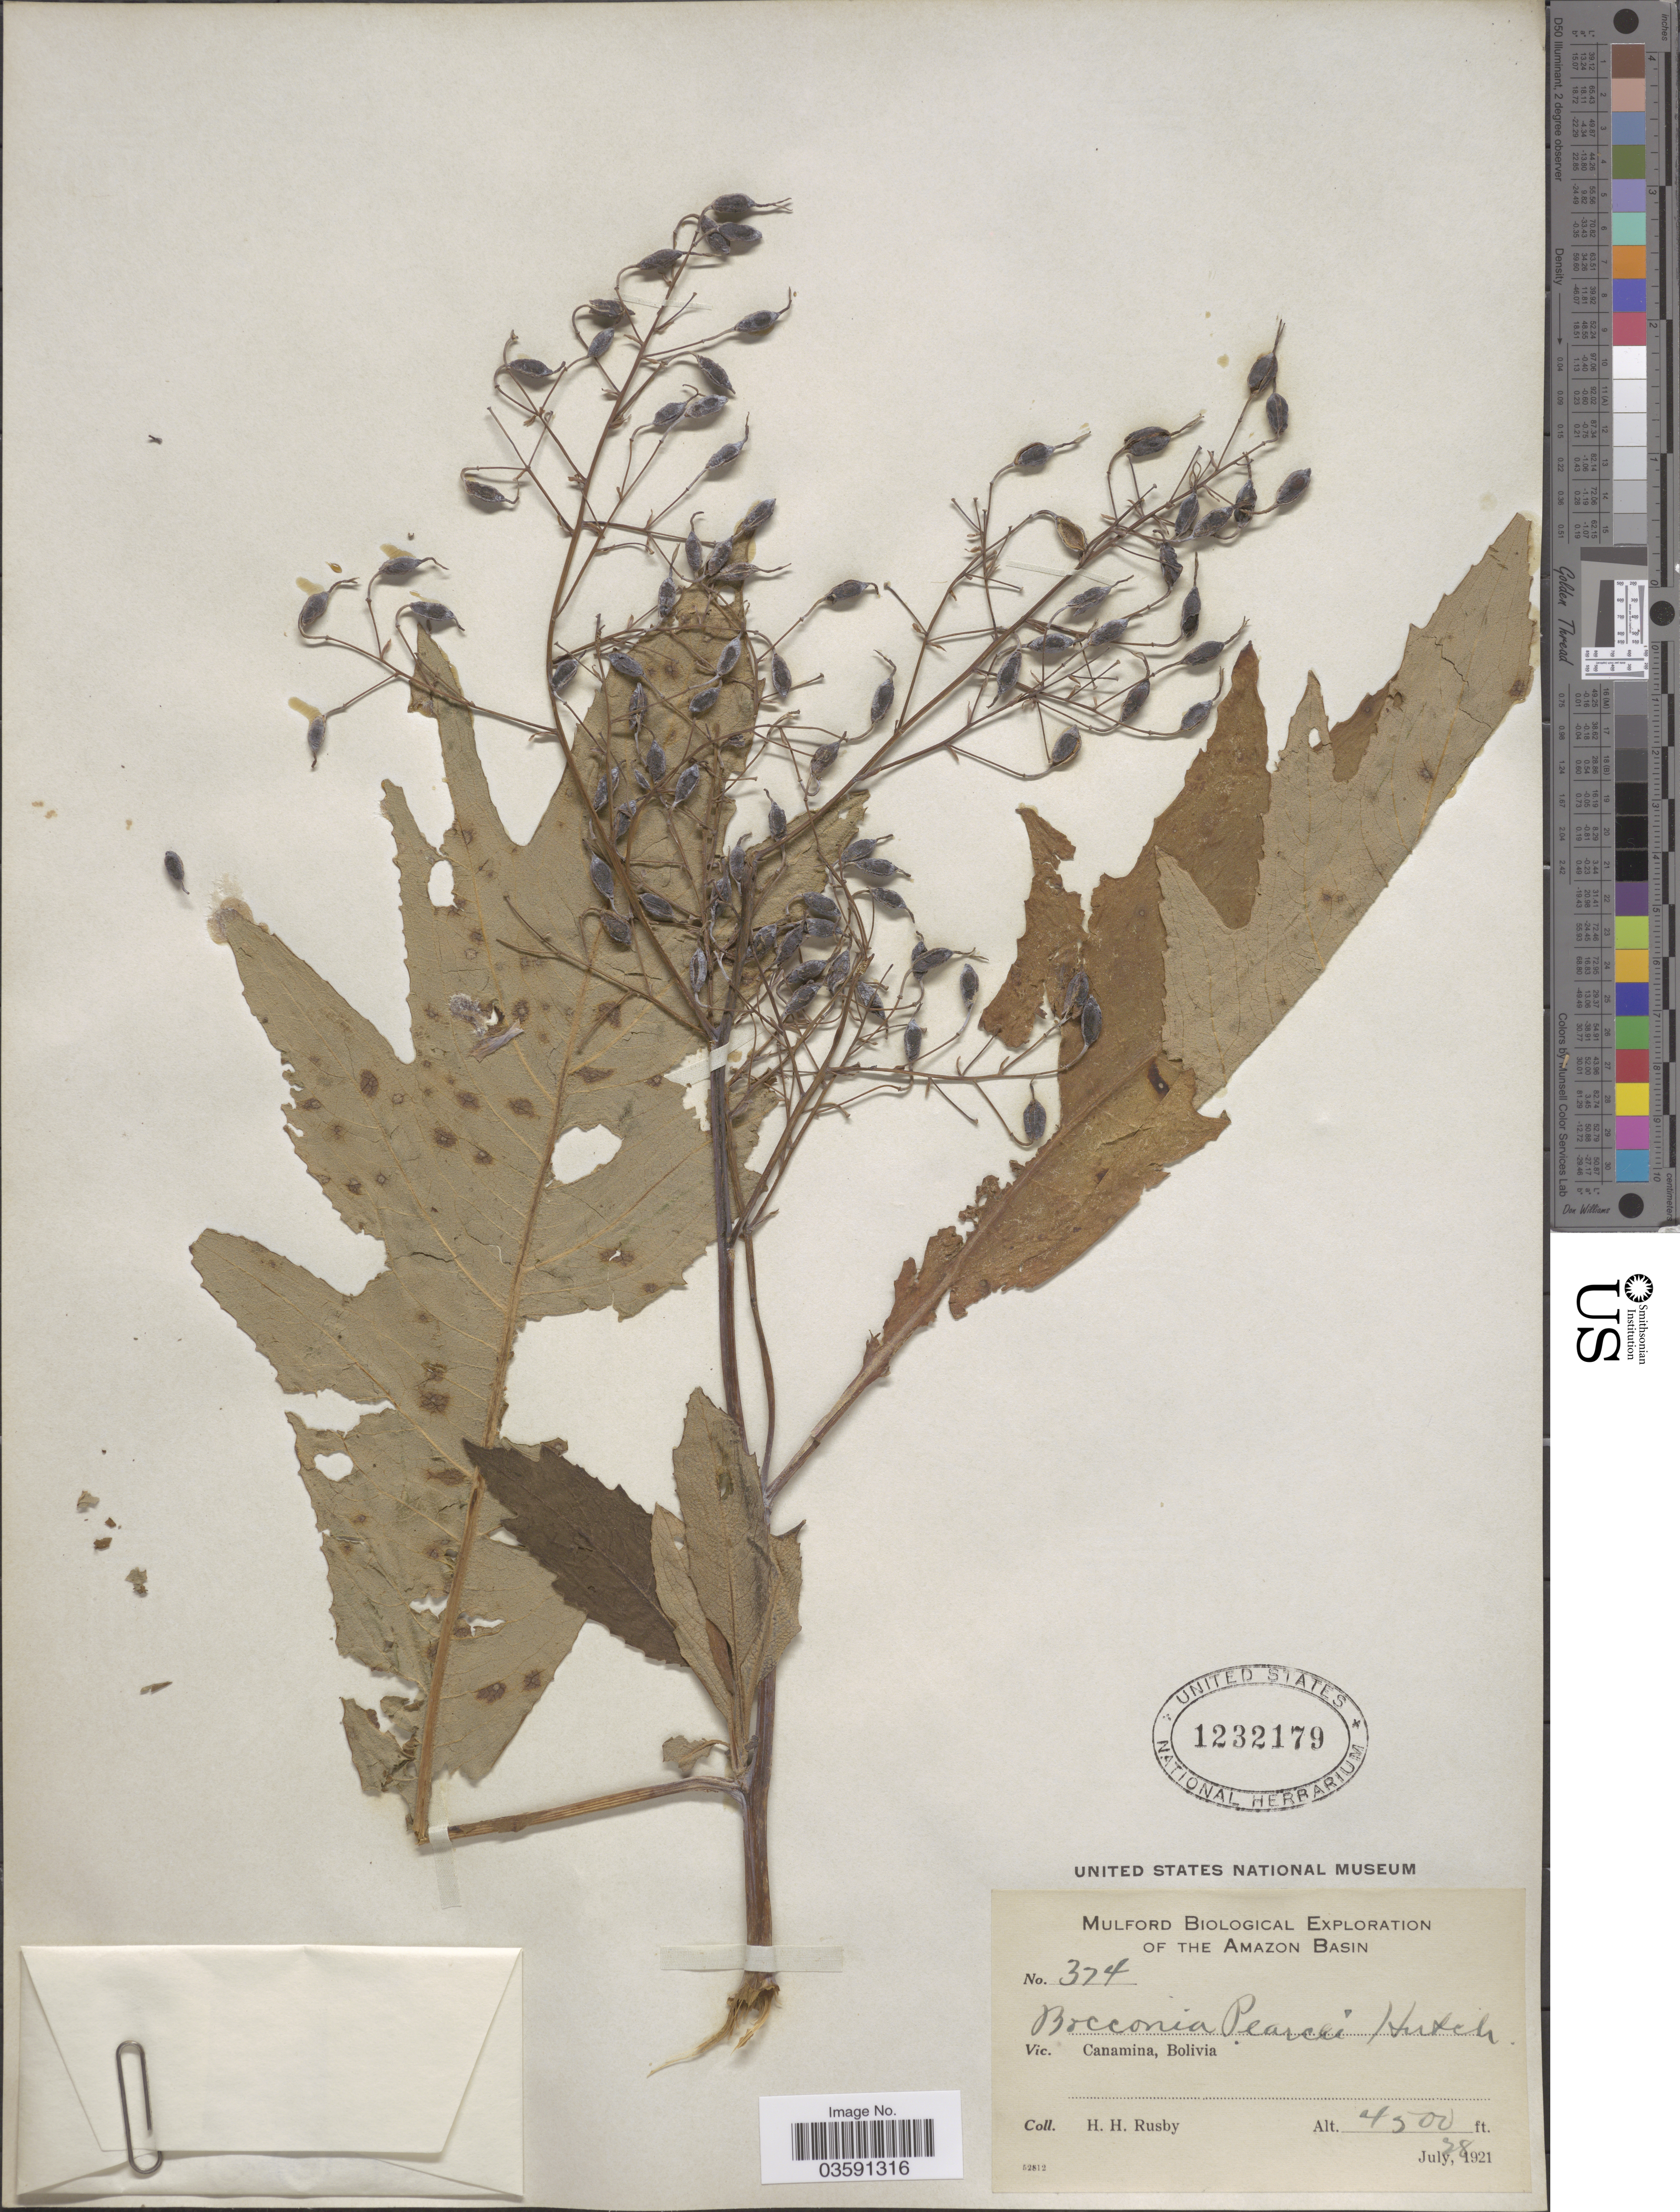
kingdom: Plantae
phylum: Tracheophyta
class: Magnoliopsida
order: Ranunculales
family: Papaveraceae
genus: Bocconia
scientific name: Bocconia integrifolia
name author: Bonpl.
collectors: H. H. Rusby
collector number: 374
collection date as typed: July 28, 1921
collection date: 1921-07-28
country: Bolivia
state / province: La Paz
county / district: Inquisivi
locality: Cañamina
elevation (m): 1372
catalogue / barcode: US 1232179